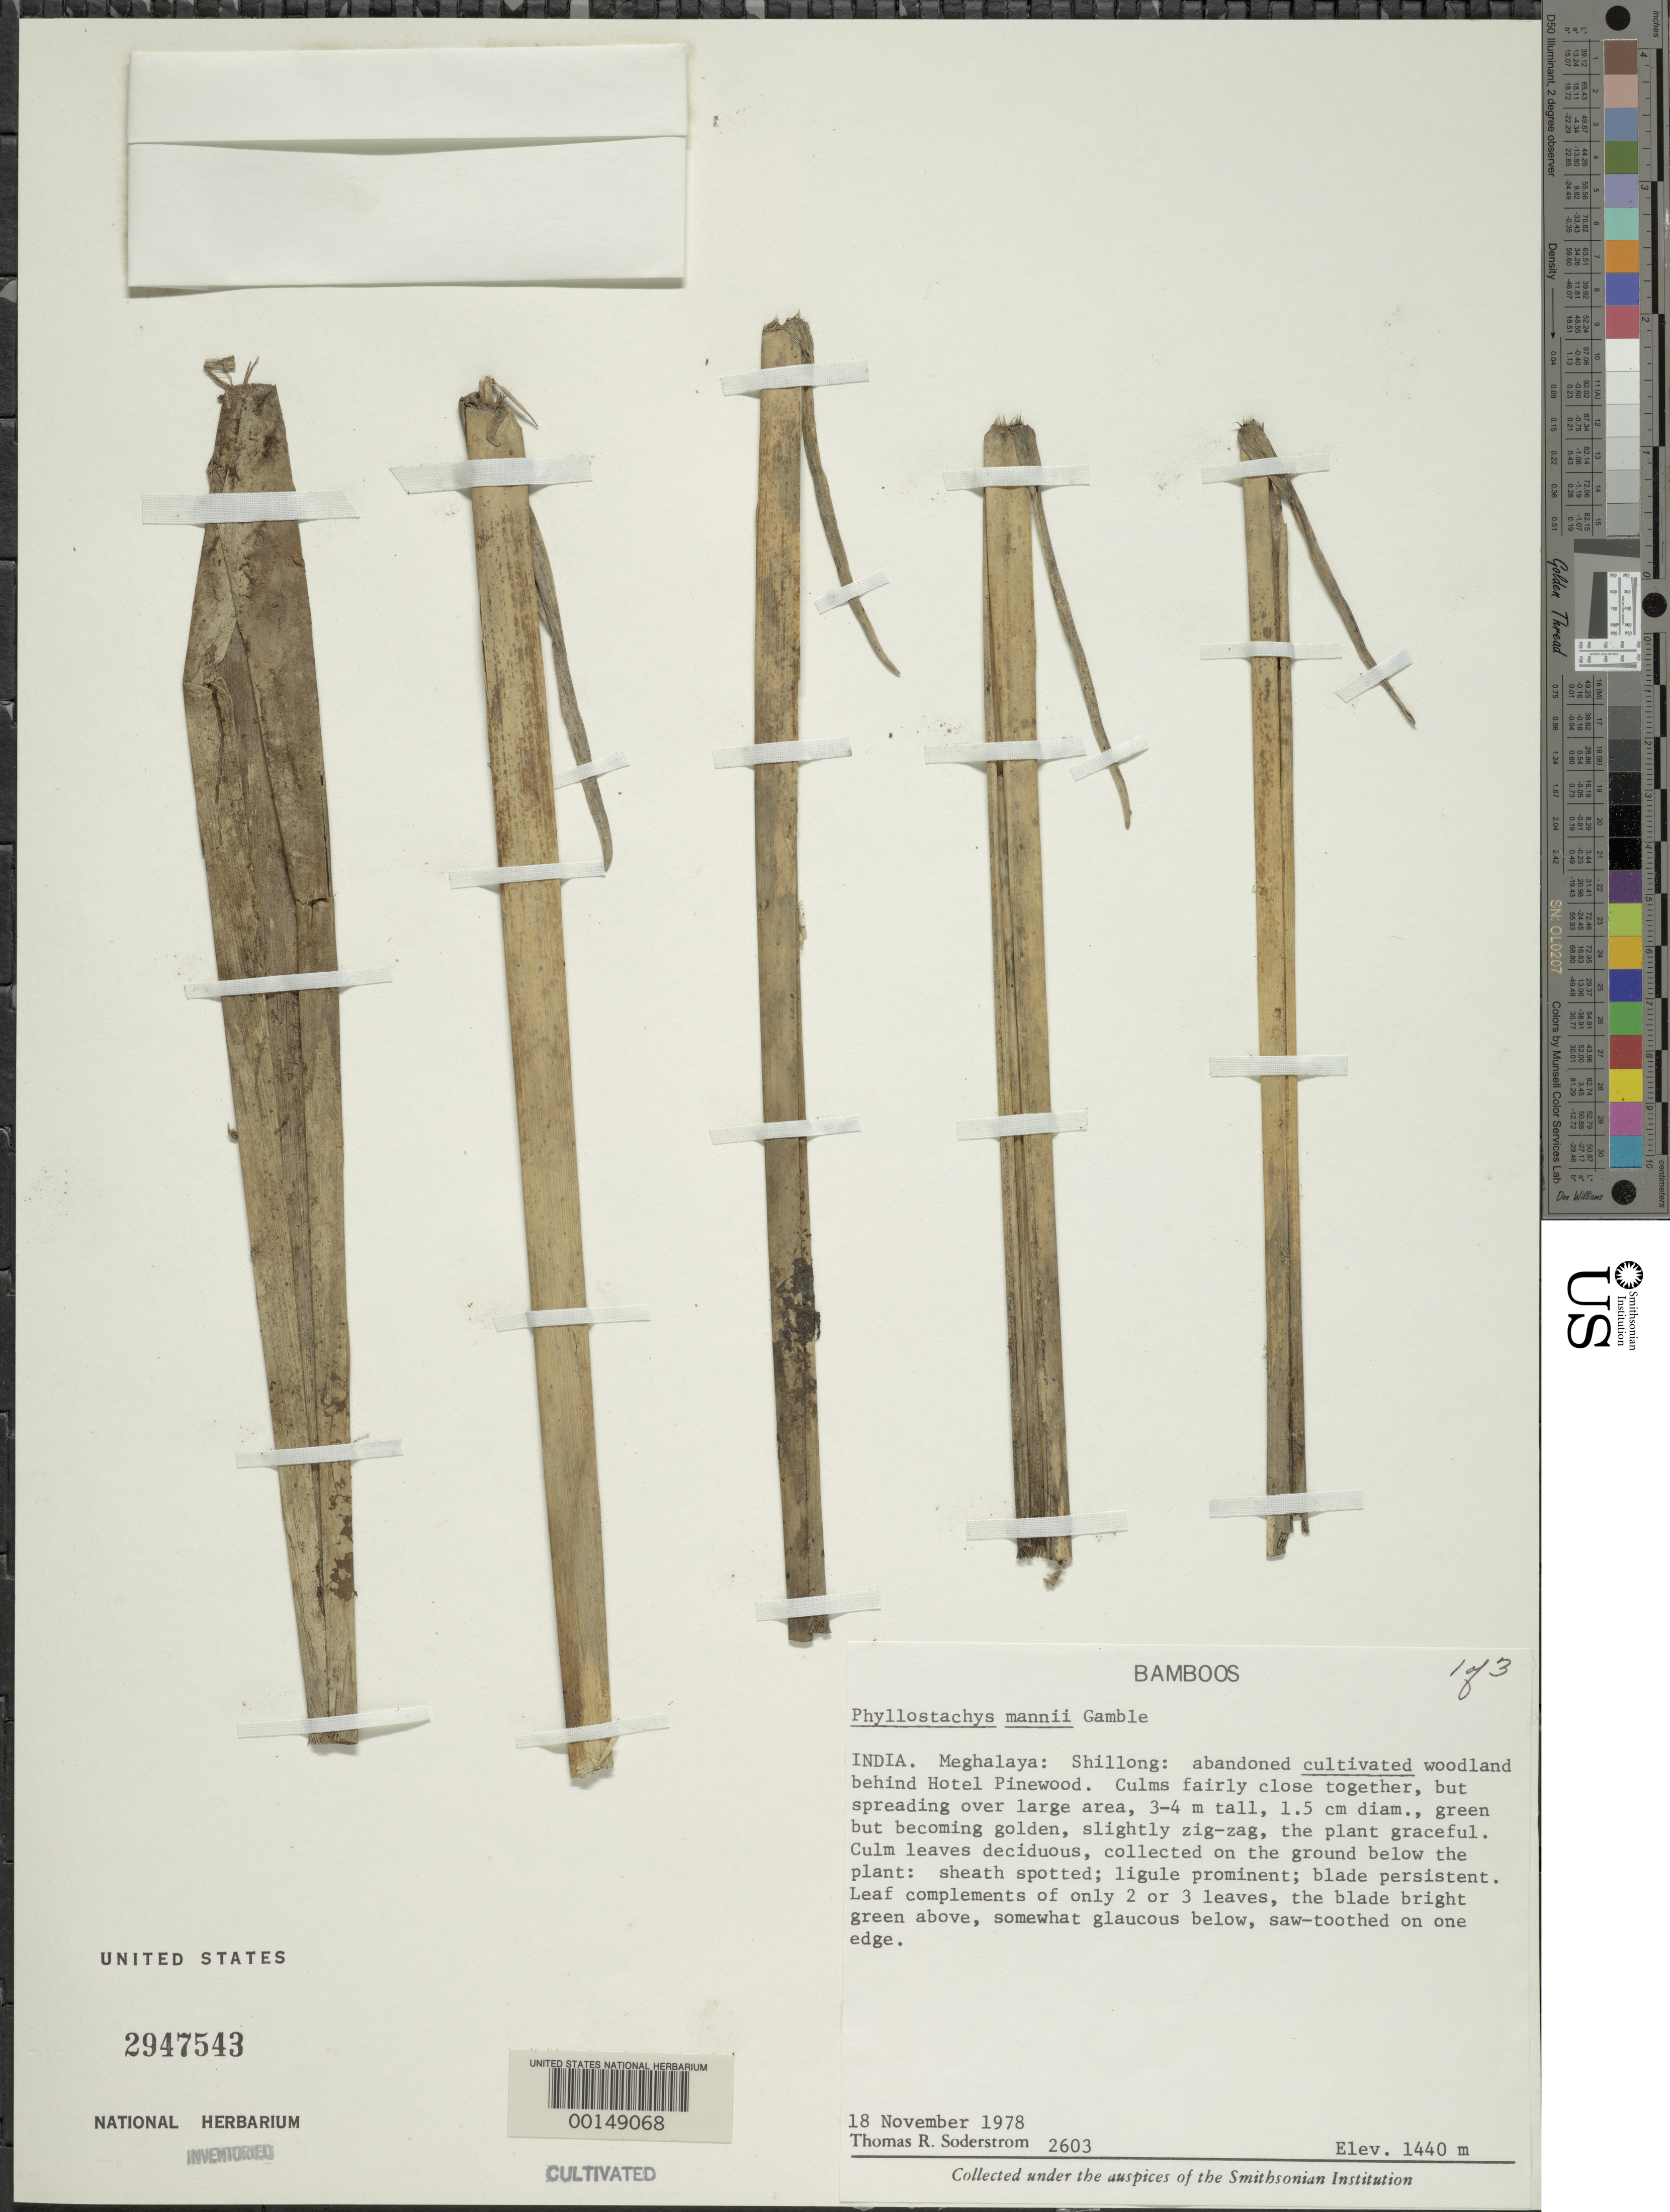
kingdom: Plantae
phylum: Tracheophyta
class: Liliopsida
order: Poales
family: Poaceae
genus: Phyllostachys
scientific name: Phyllostachys mannii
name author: Gamble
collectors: T. R. Soderstrom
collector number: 2603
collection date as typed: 18 Nov 1978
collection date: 1978-11-18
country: India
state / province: Meghalaya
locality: Shillong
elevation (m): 1440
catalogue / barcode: US 2947543